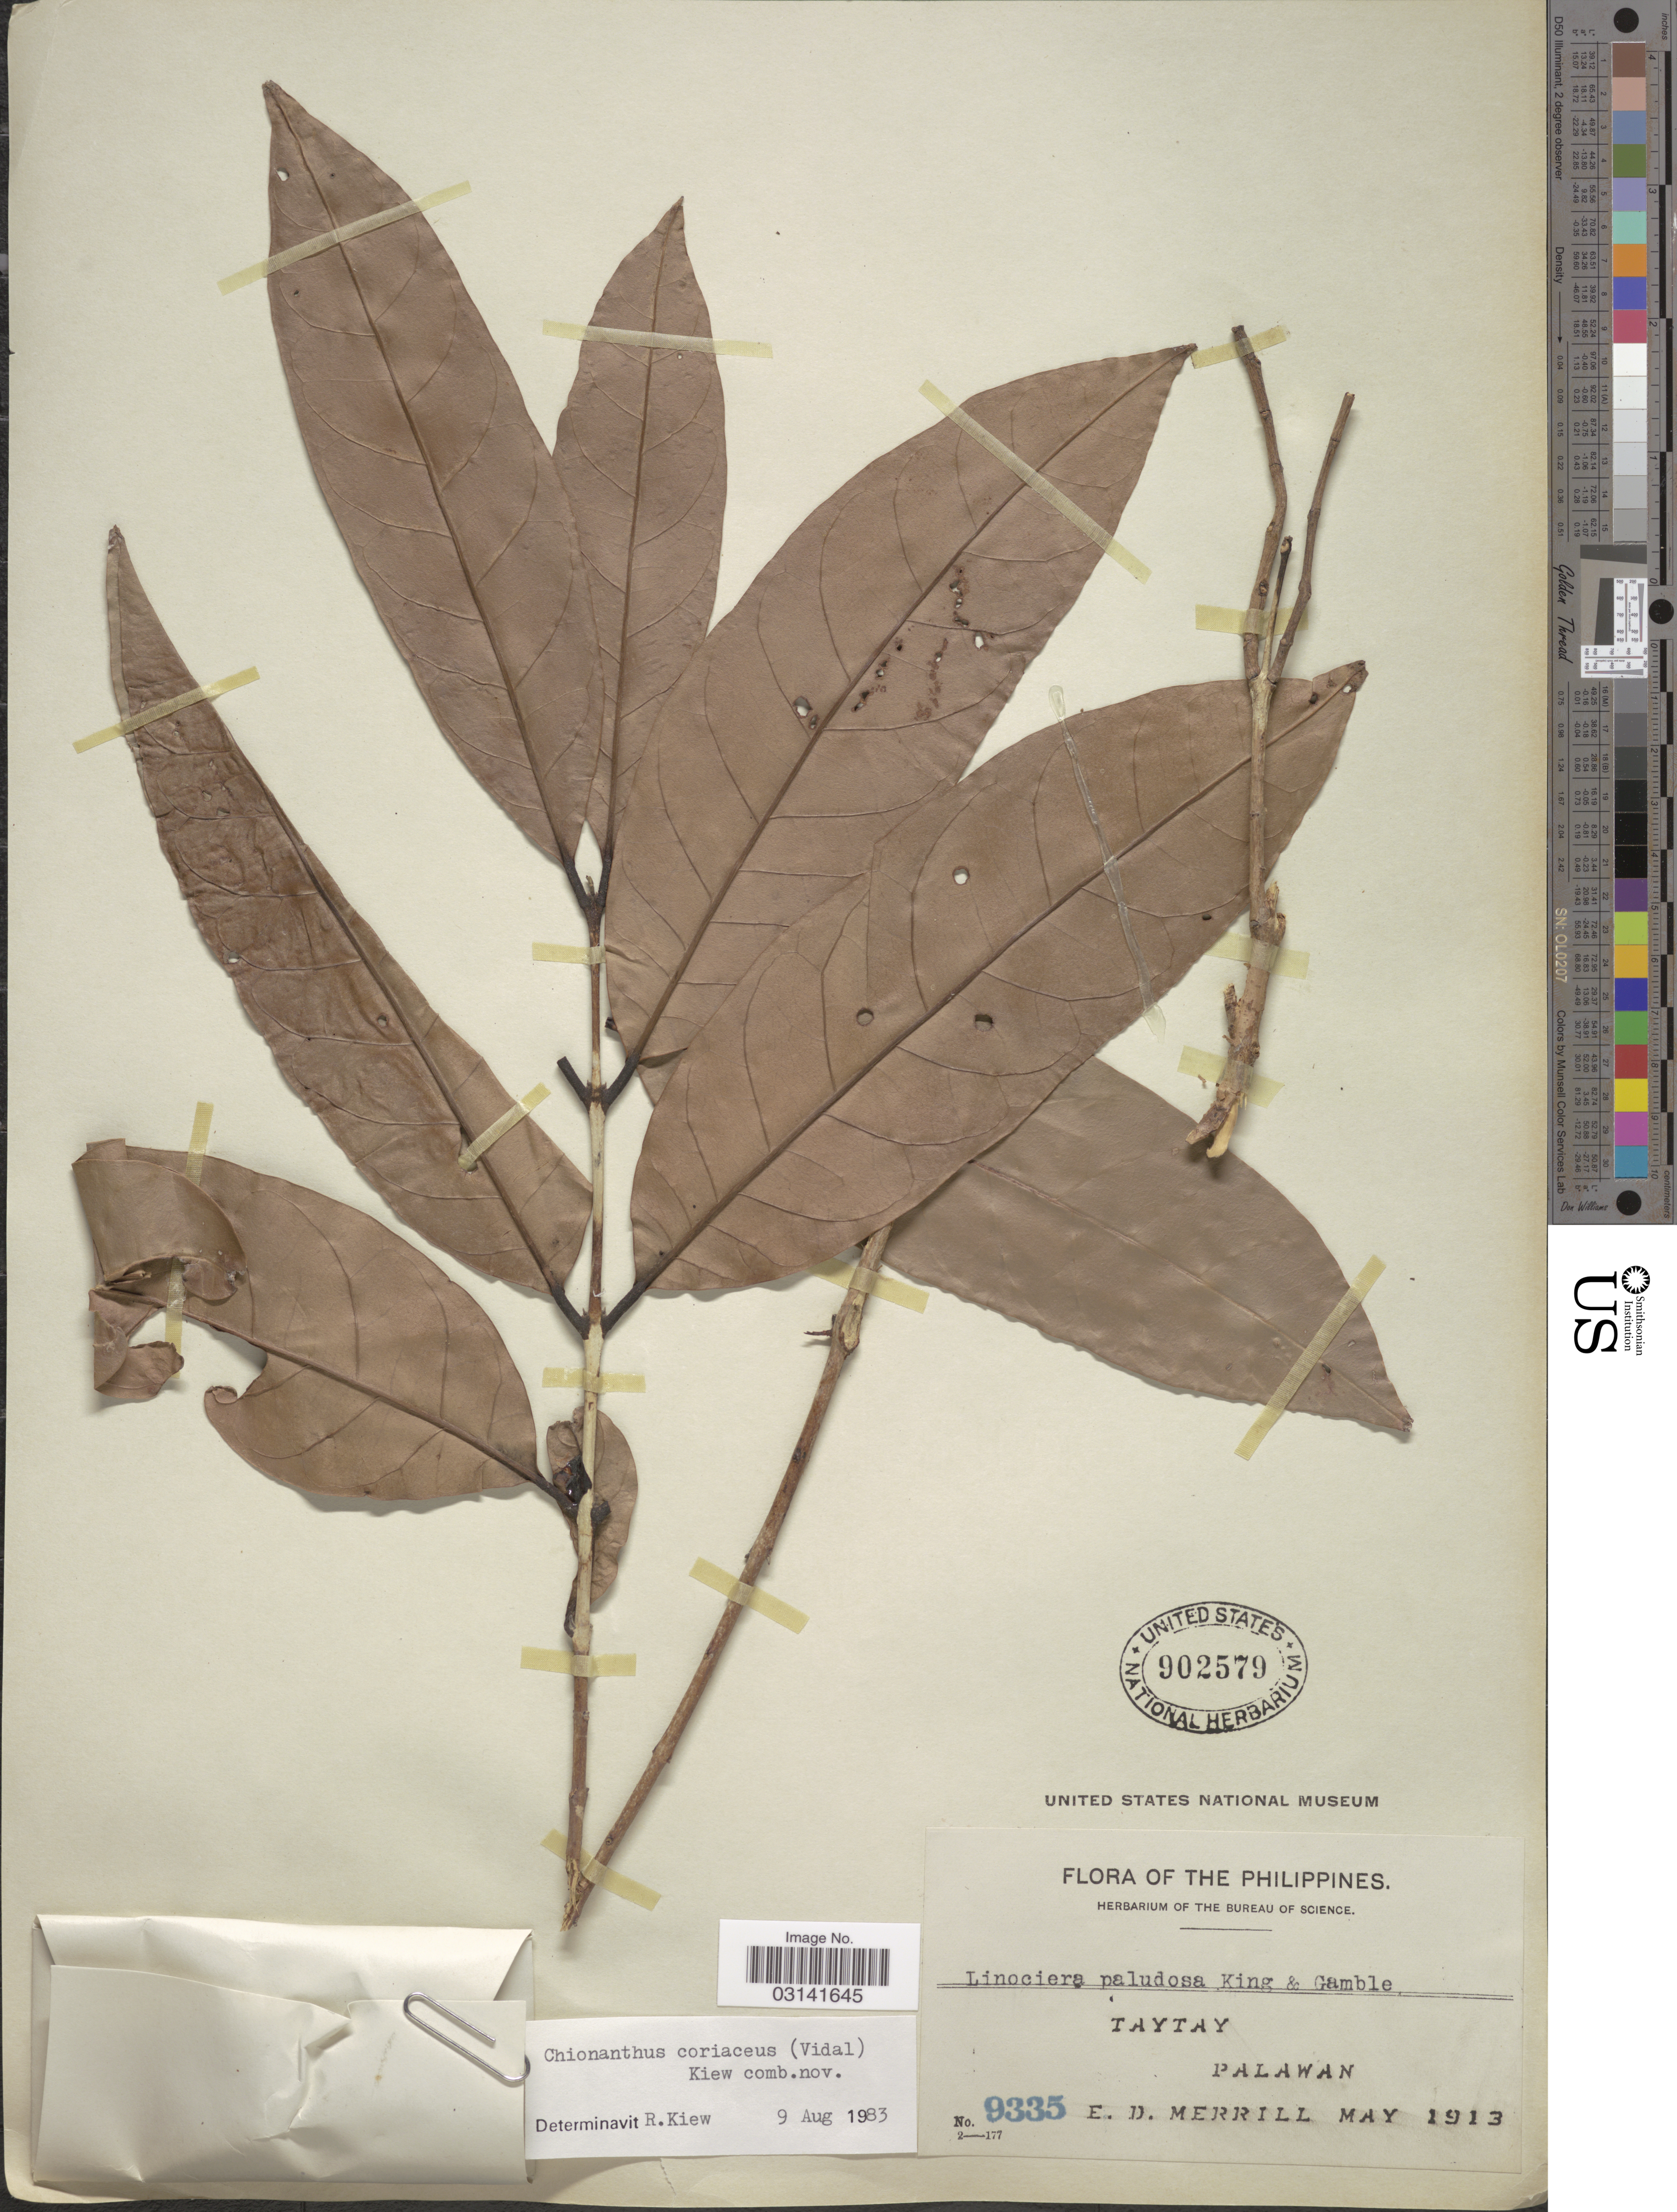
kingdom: Plantae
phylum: Tracheophyta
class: Magnoliopsida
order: Lamiales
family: Oleaceae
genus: Chionanthus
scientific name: Chionanthus coriaceus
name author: (S. Vidal) Y.P. Yang & S.Y. Lu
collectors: E. D. Merrill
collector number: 9335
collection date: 1913-05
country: Philippines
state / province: Mimaropa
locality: Taytay. Palawan.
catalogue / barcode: US 902579